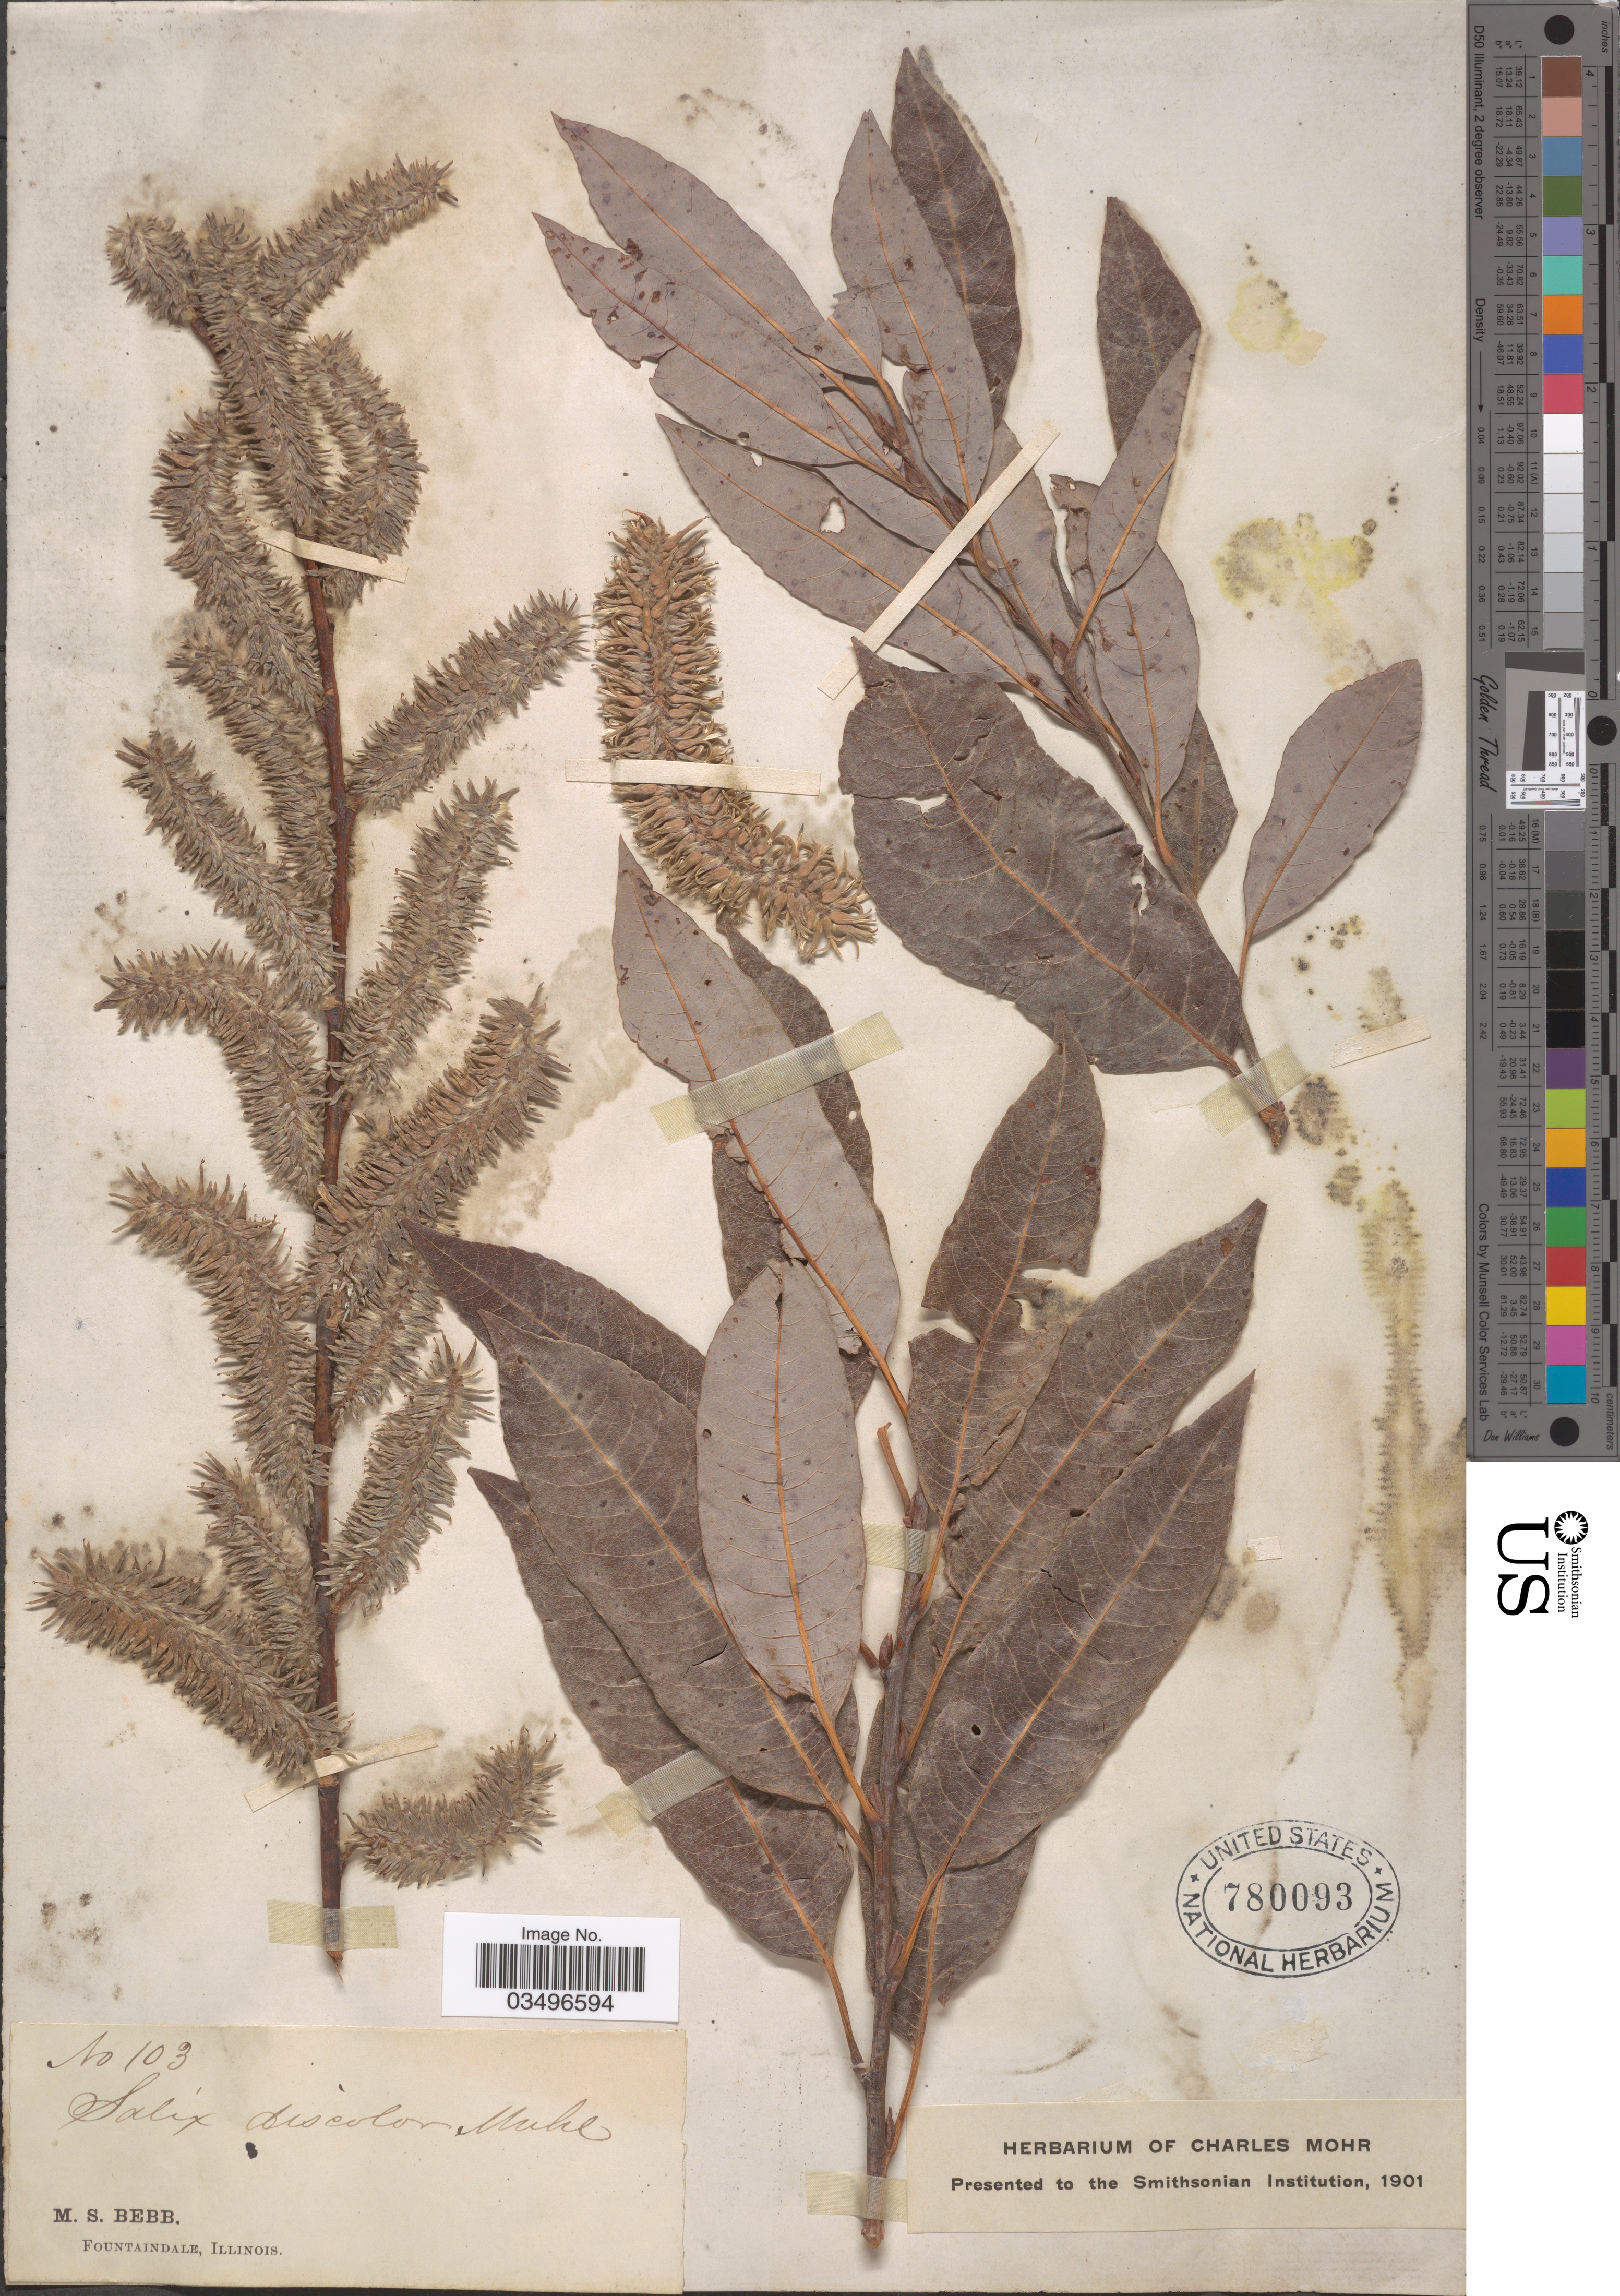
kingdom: Plantae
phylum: Tracheophyta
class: Magnoliopsida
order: Malpighiales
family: Salicaceae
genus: Salix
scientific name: Salix discolor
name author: Muhl.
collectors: M. Bebb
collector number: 103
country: United States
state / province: Illinois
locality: Fountaindale.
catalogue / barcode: US 780093